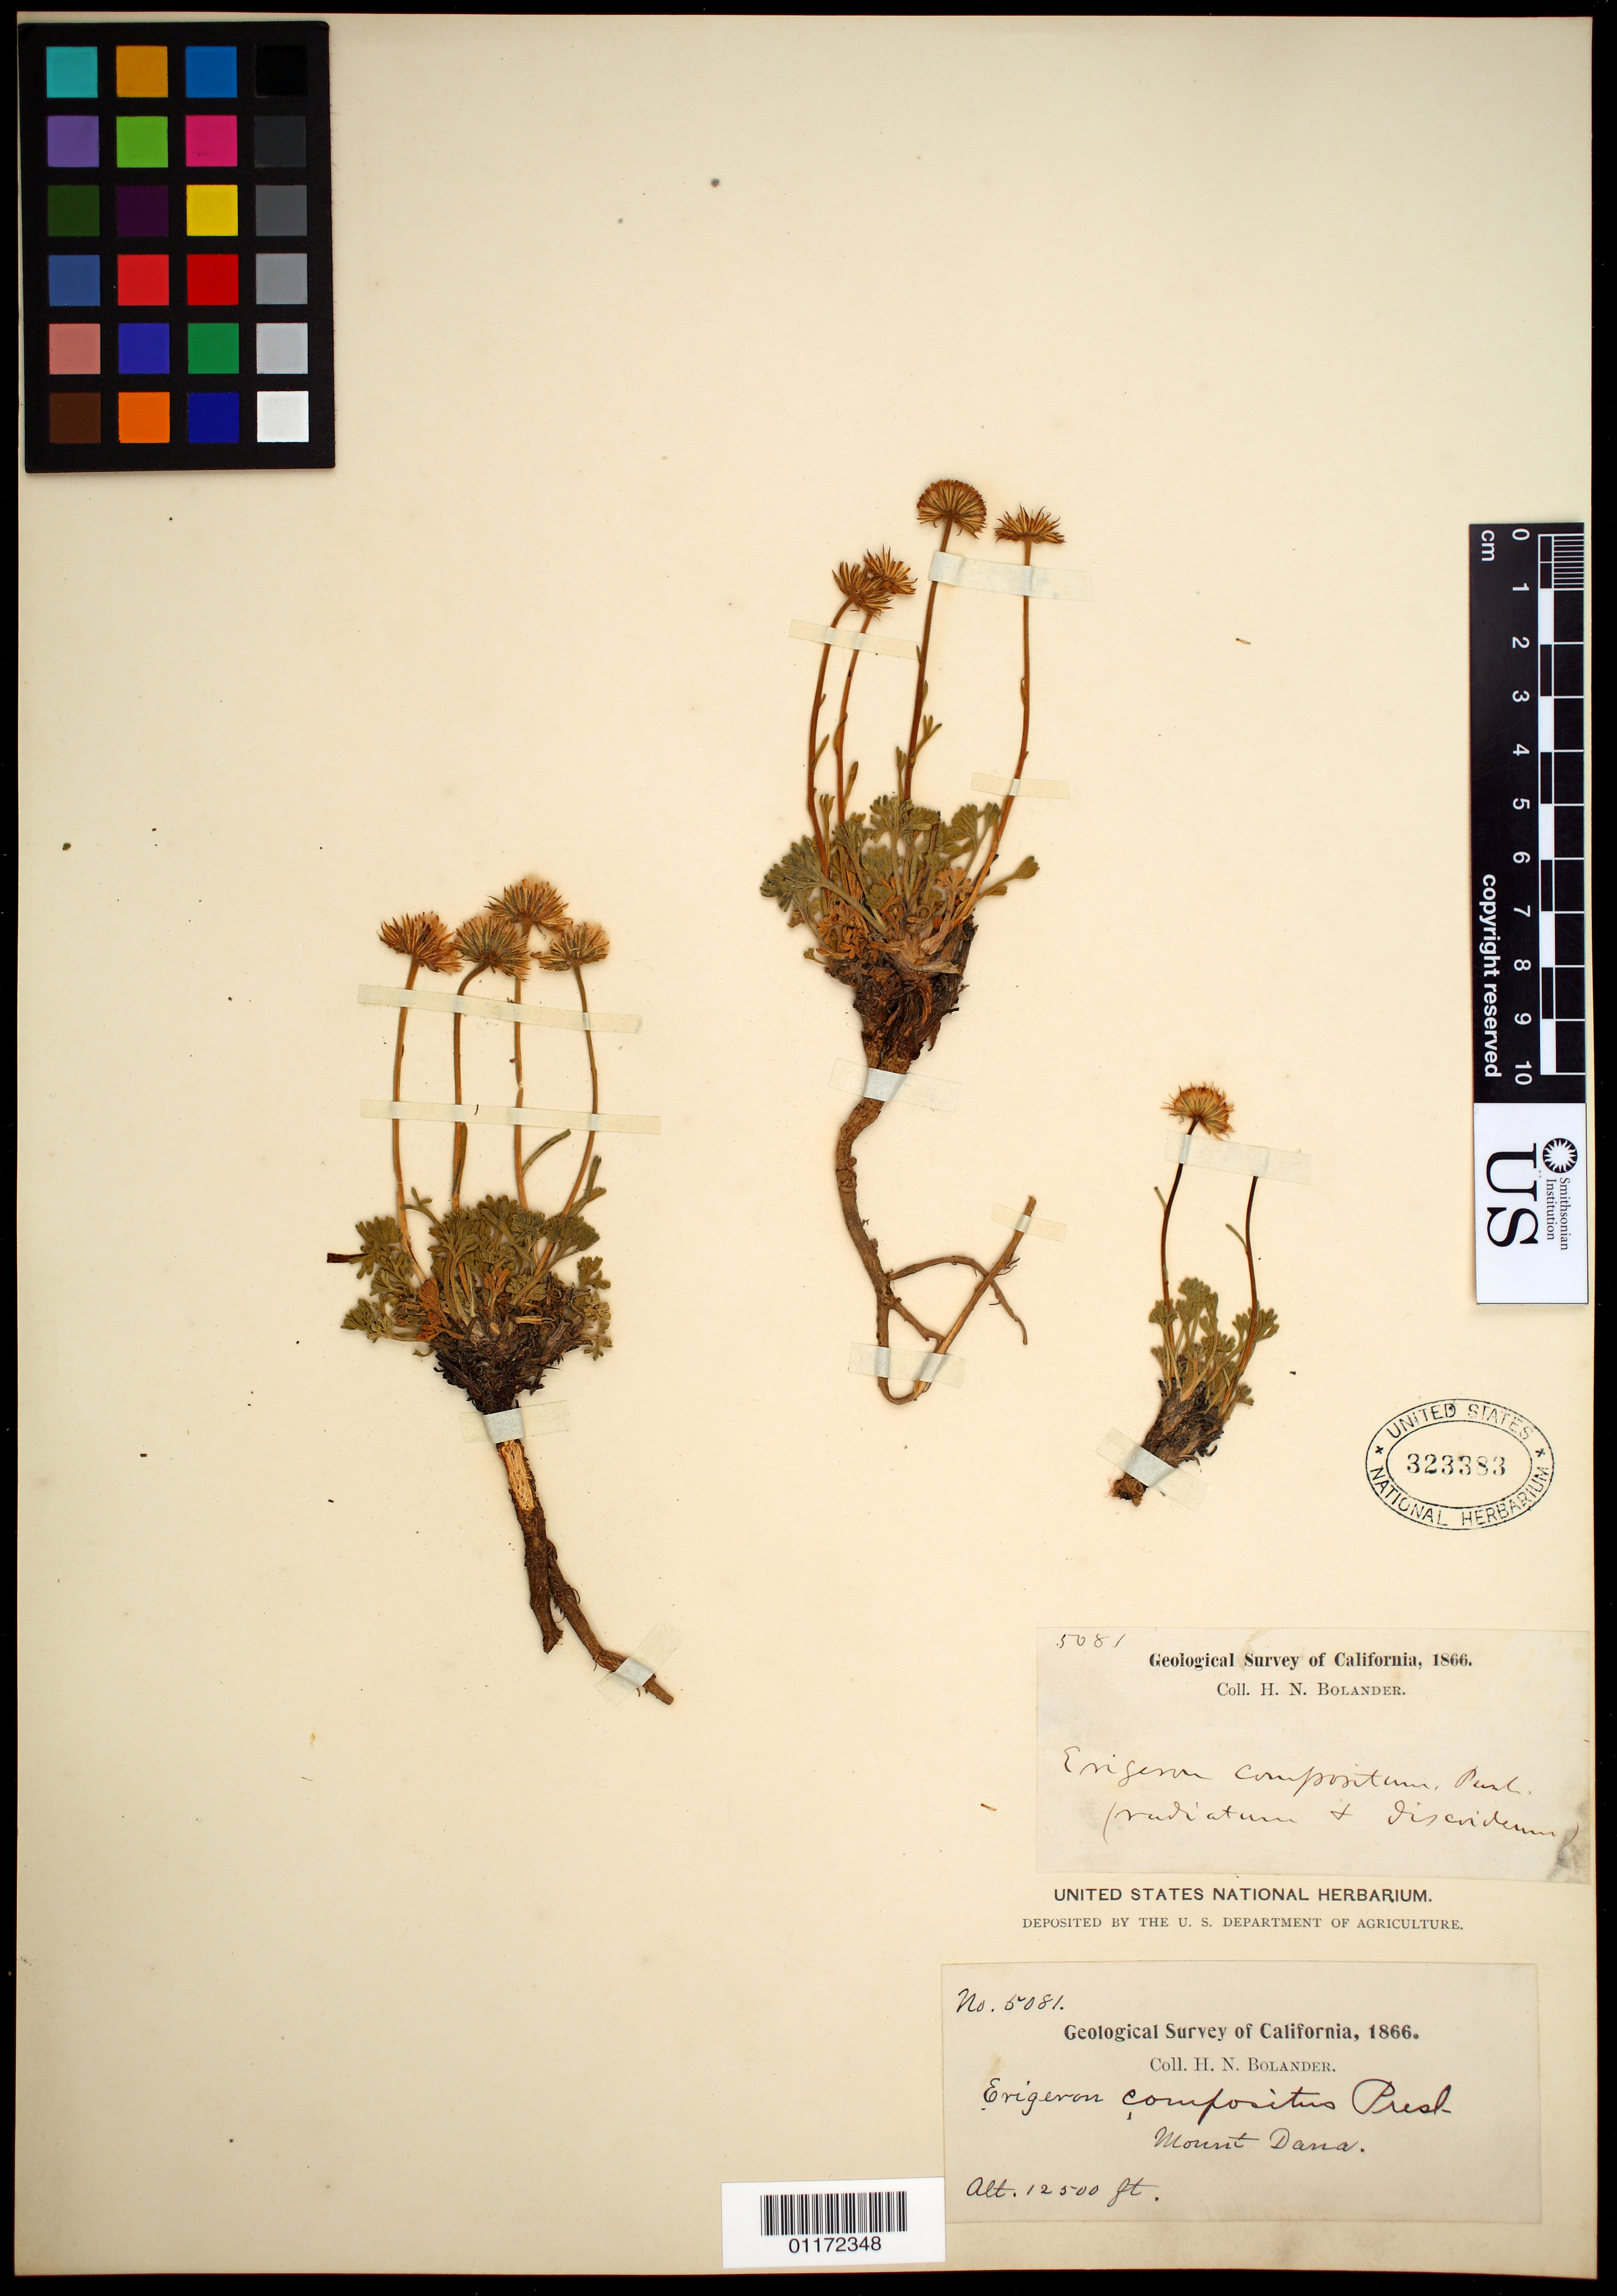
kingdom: Plantae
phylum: Tracheophyta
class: Magnoliopsida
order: Asterales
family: Asteraceae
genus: Erigeron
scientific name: Erigeron compositus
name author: Pursh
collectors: H. Bolander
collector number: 5081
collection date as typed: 1866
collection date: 1866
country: United States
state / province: California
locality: Mount Dana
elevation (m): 3810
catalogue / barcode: US 323383